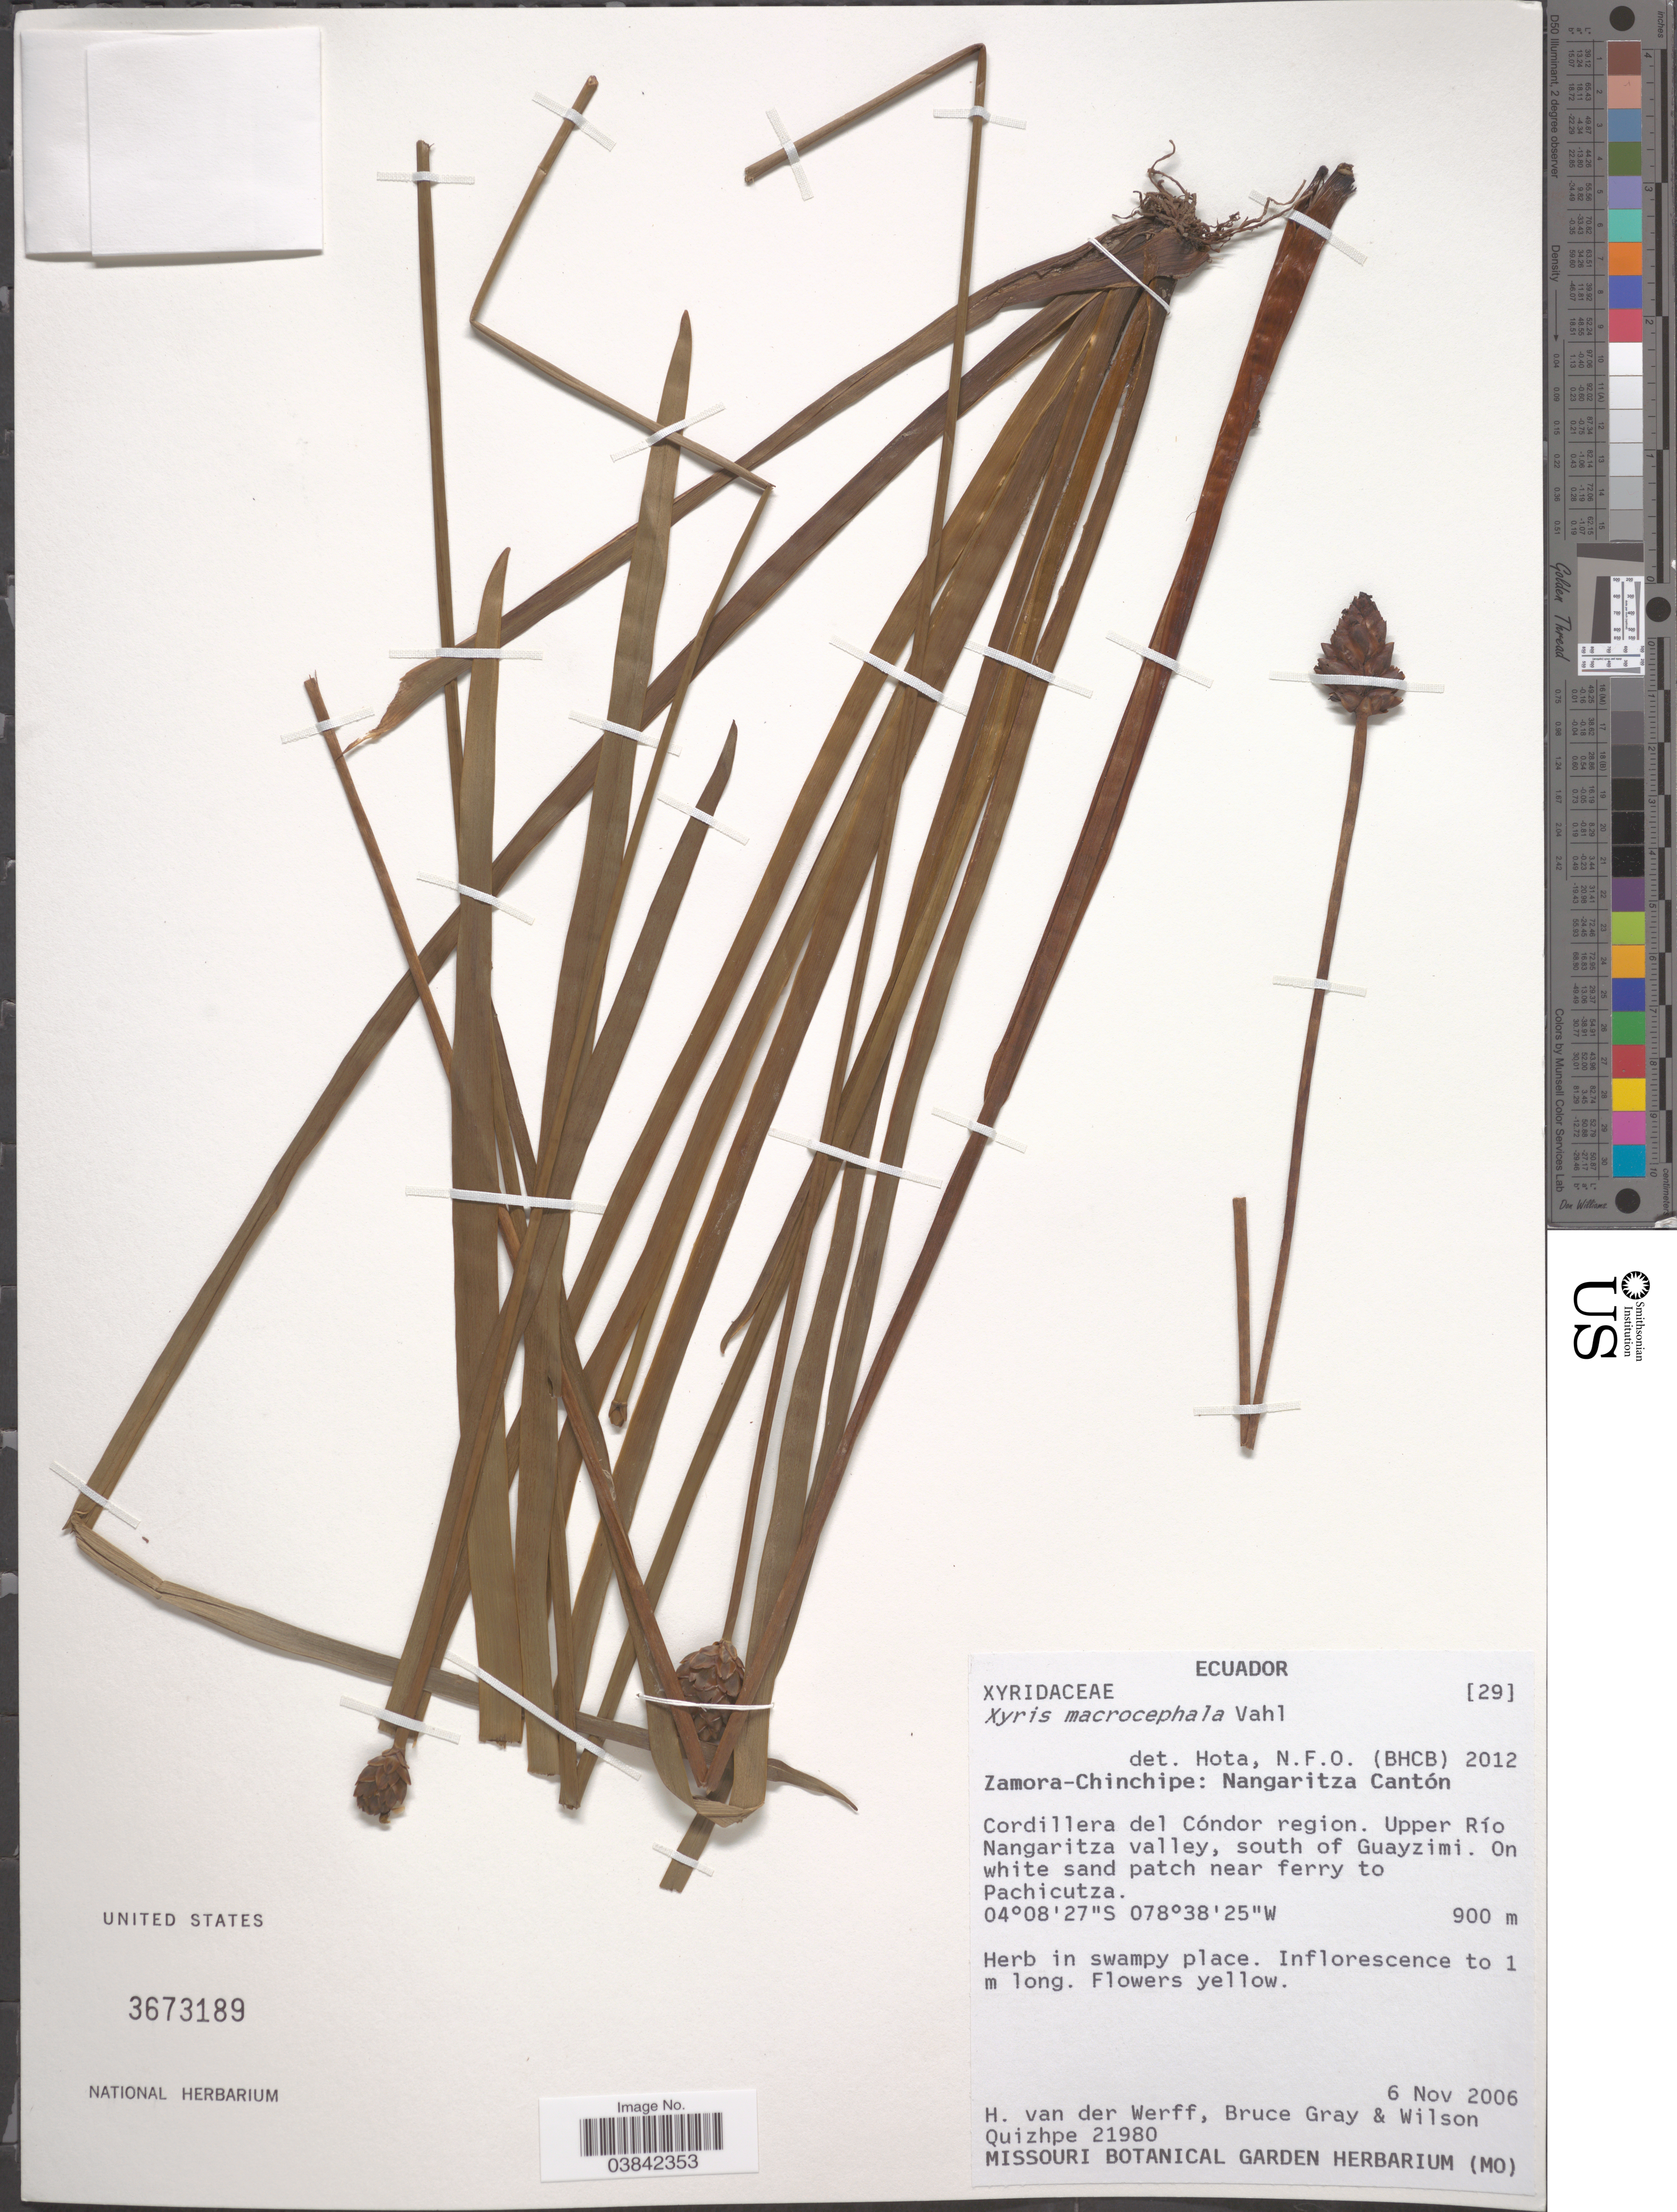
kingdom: Plantae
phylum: Tracheophyta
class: Liliopsida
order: Poales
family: Xyridaceae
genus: Xyris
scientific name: Xyris macrocephala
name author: Vahl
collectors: H. van der Werff, B. Gray & W. Quizhpe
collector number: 21980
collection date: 2006-11-06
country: Ecuador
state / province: Zamora-Chinchipe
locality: Nangaritza Cantón. Cordillera del Cóndor region. Upper Río Nangaritza valley, south of Guayzimi. On white sand patch near ferry to Pachicutza.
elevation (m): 900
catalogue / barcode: US 3673189